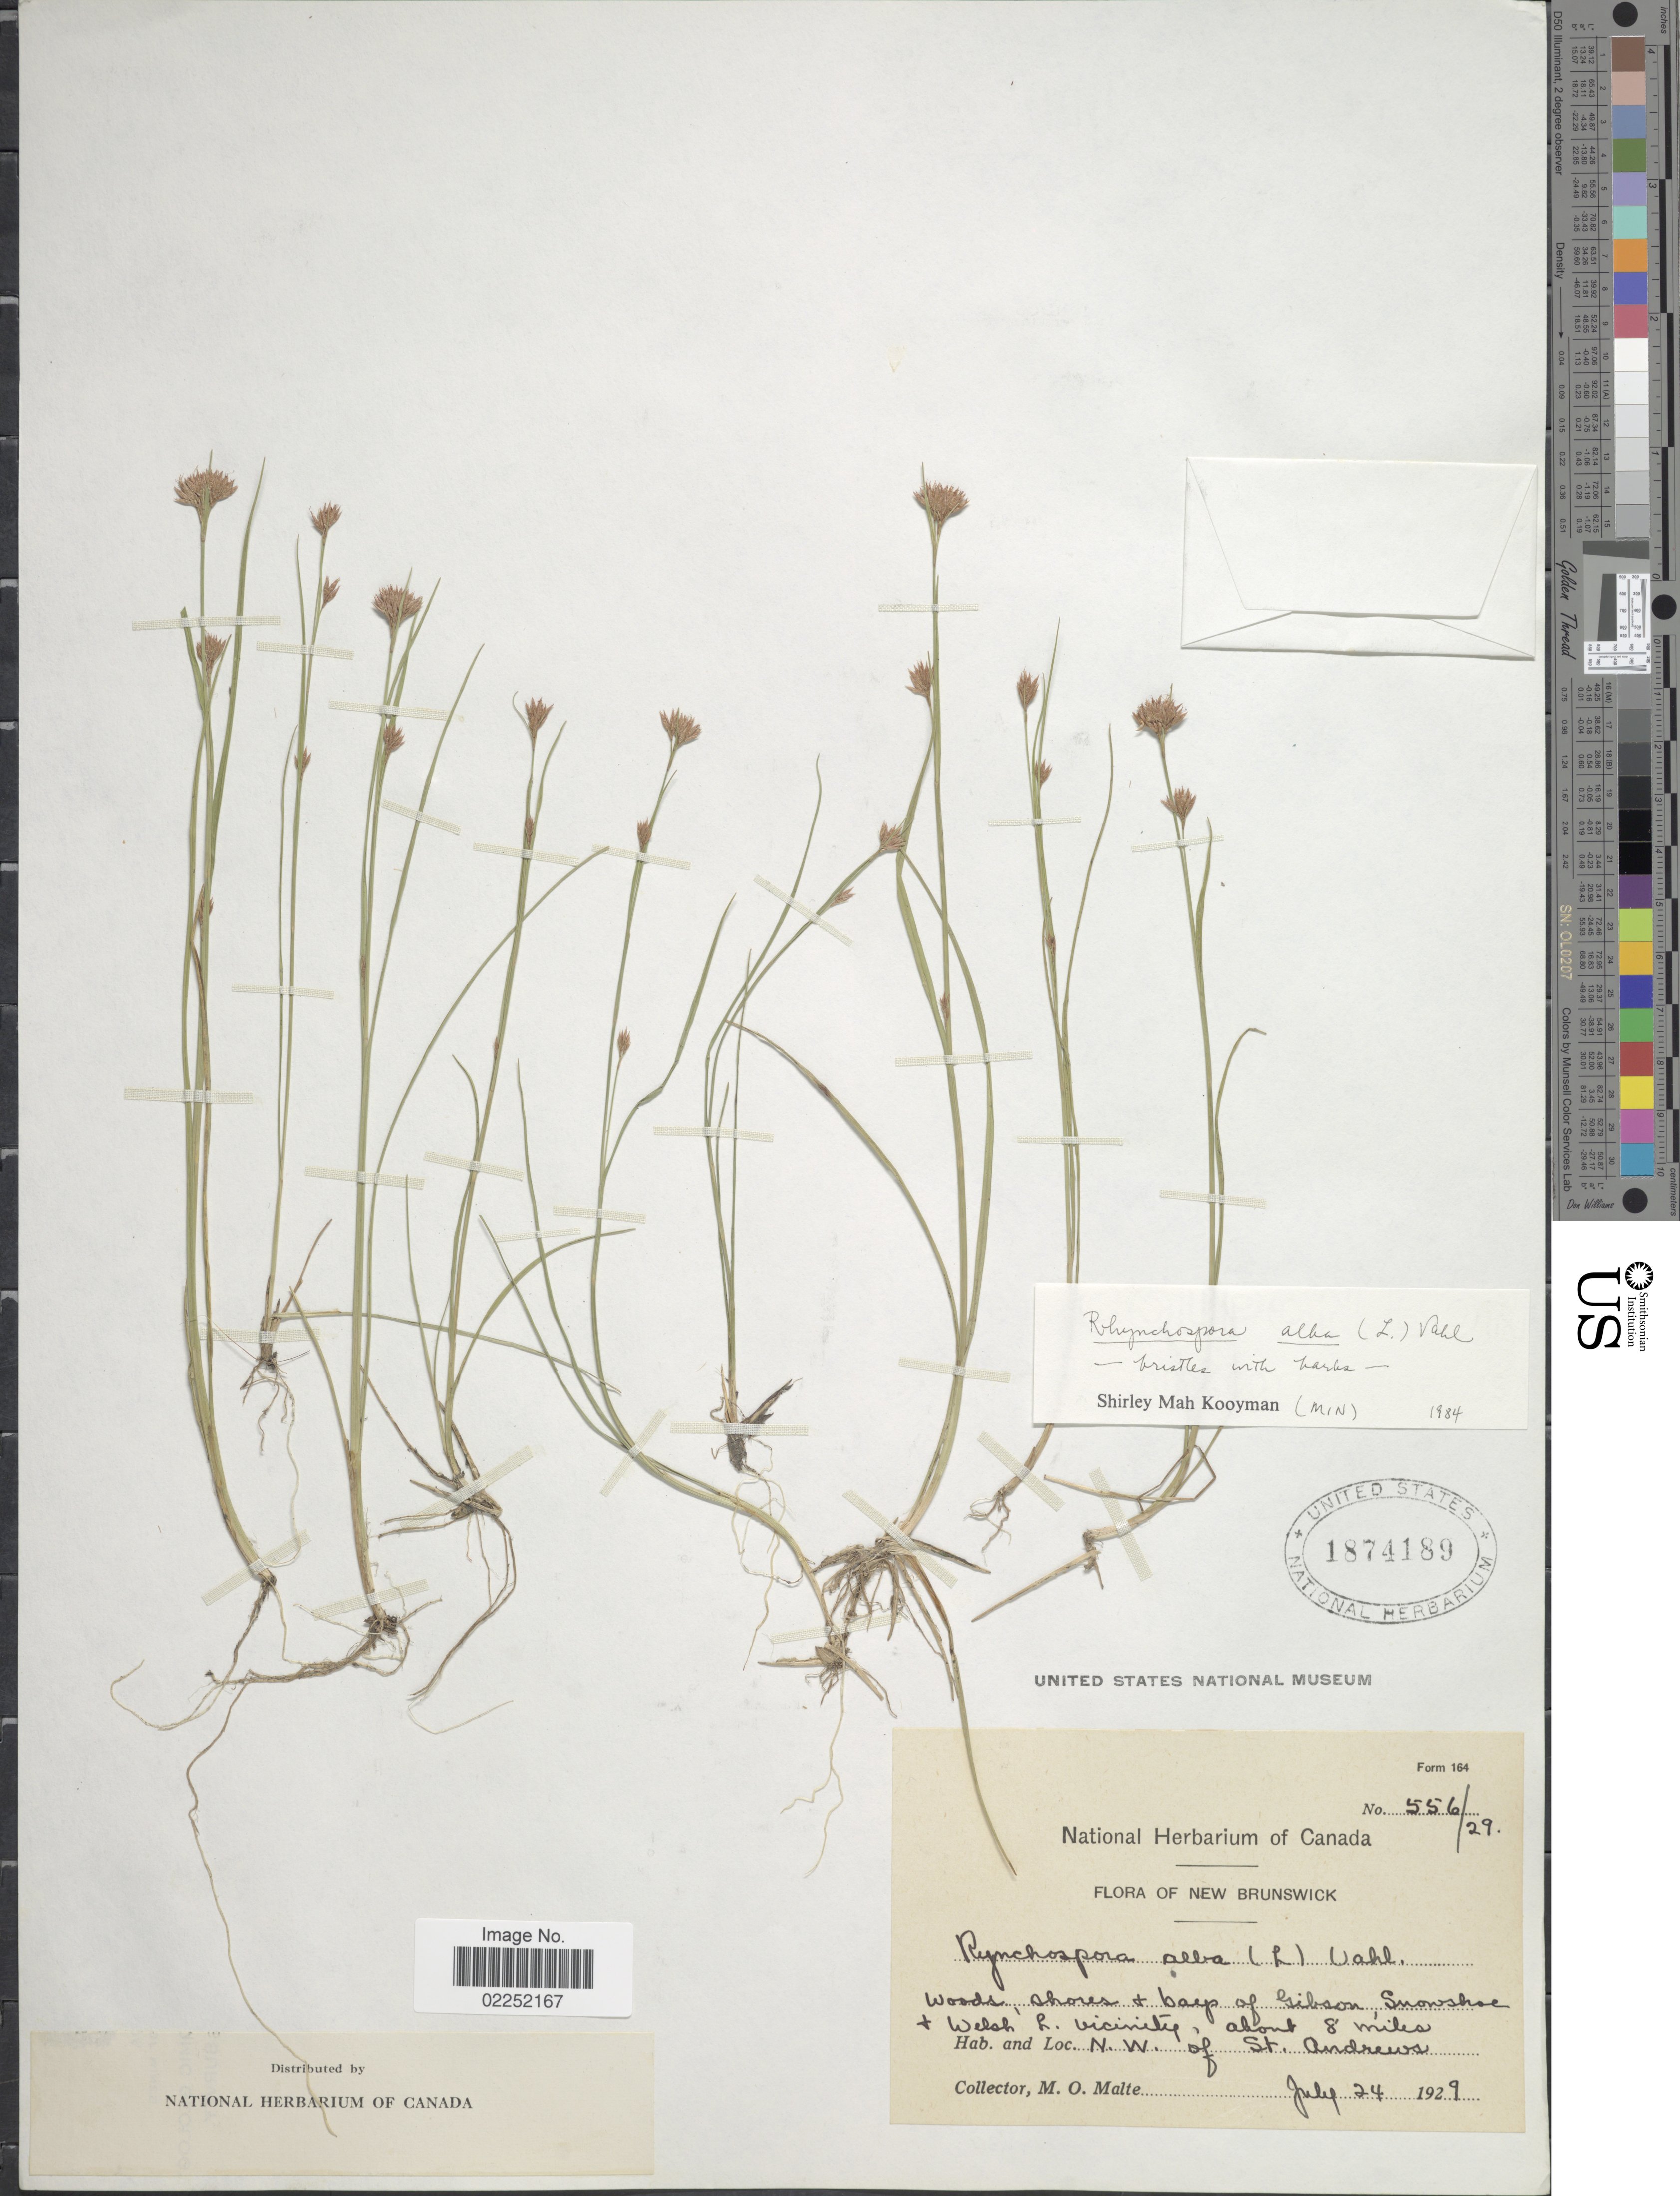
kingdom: Plantae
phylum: Tracheophyta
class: Liliopsida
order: Poales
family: Cyperaceae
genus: Rhynchospora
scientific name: Rhynchospora alba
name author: (L.) Vahl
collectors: M. O. Malte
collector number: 556/29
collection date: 1929-07-24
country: Canada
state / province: New Brunswick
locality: Woods, shores + bays of Gibson Snowshoe + Welsh L. vicinity, about 8 miles N.W. of St Andrews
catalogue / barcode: US 1874189